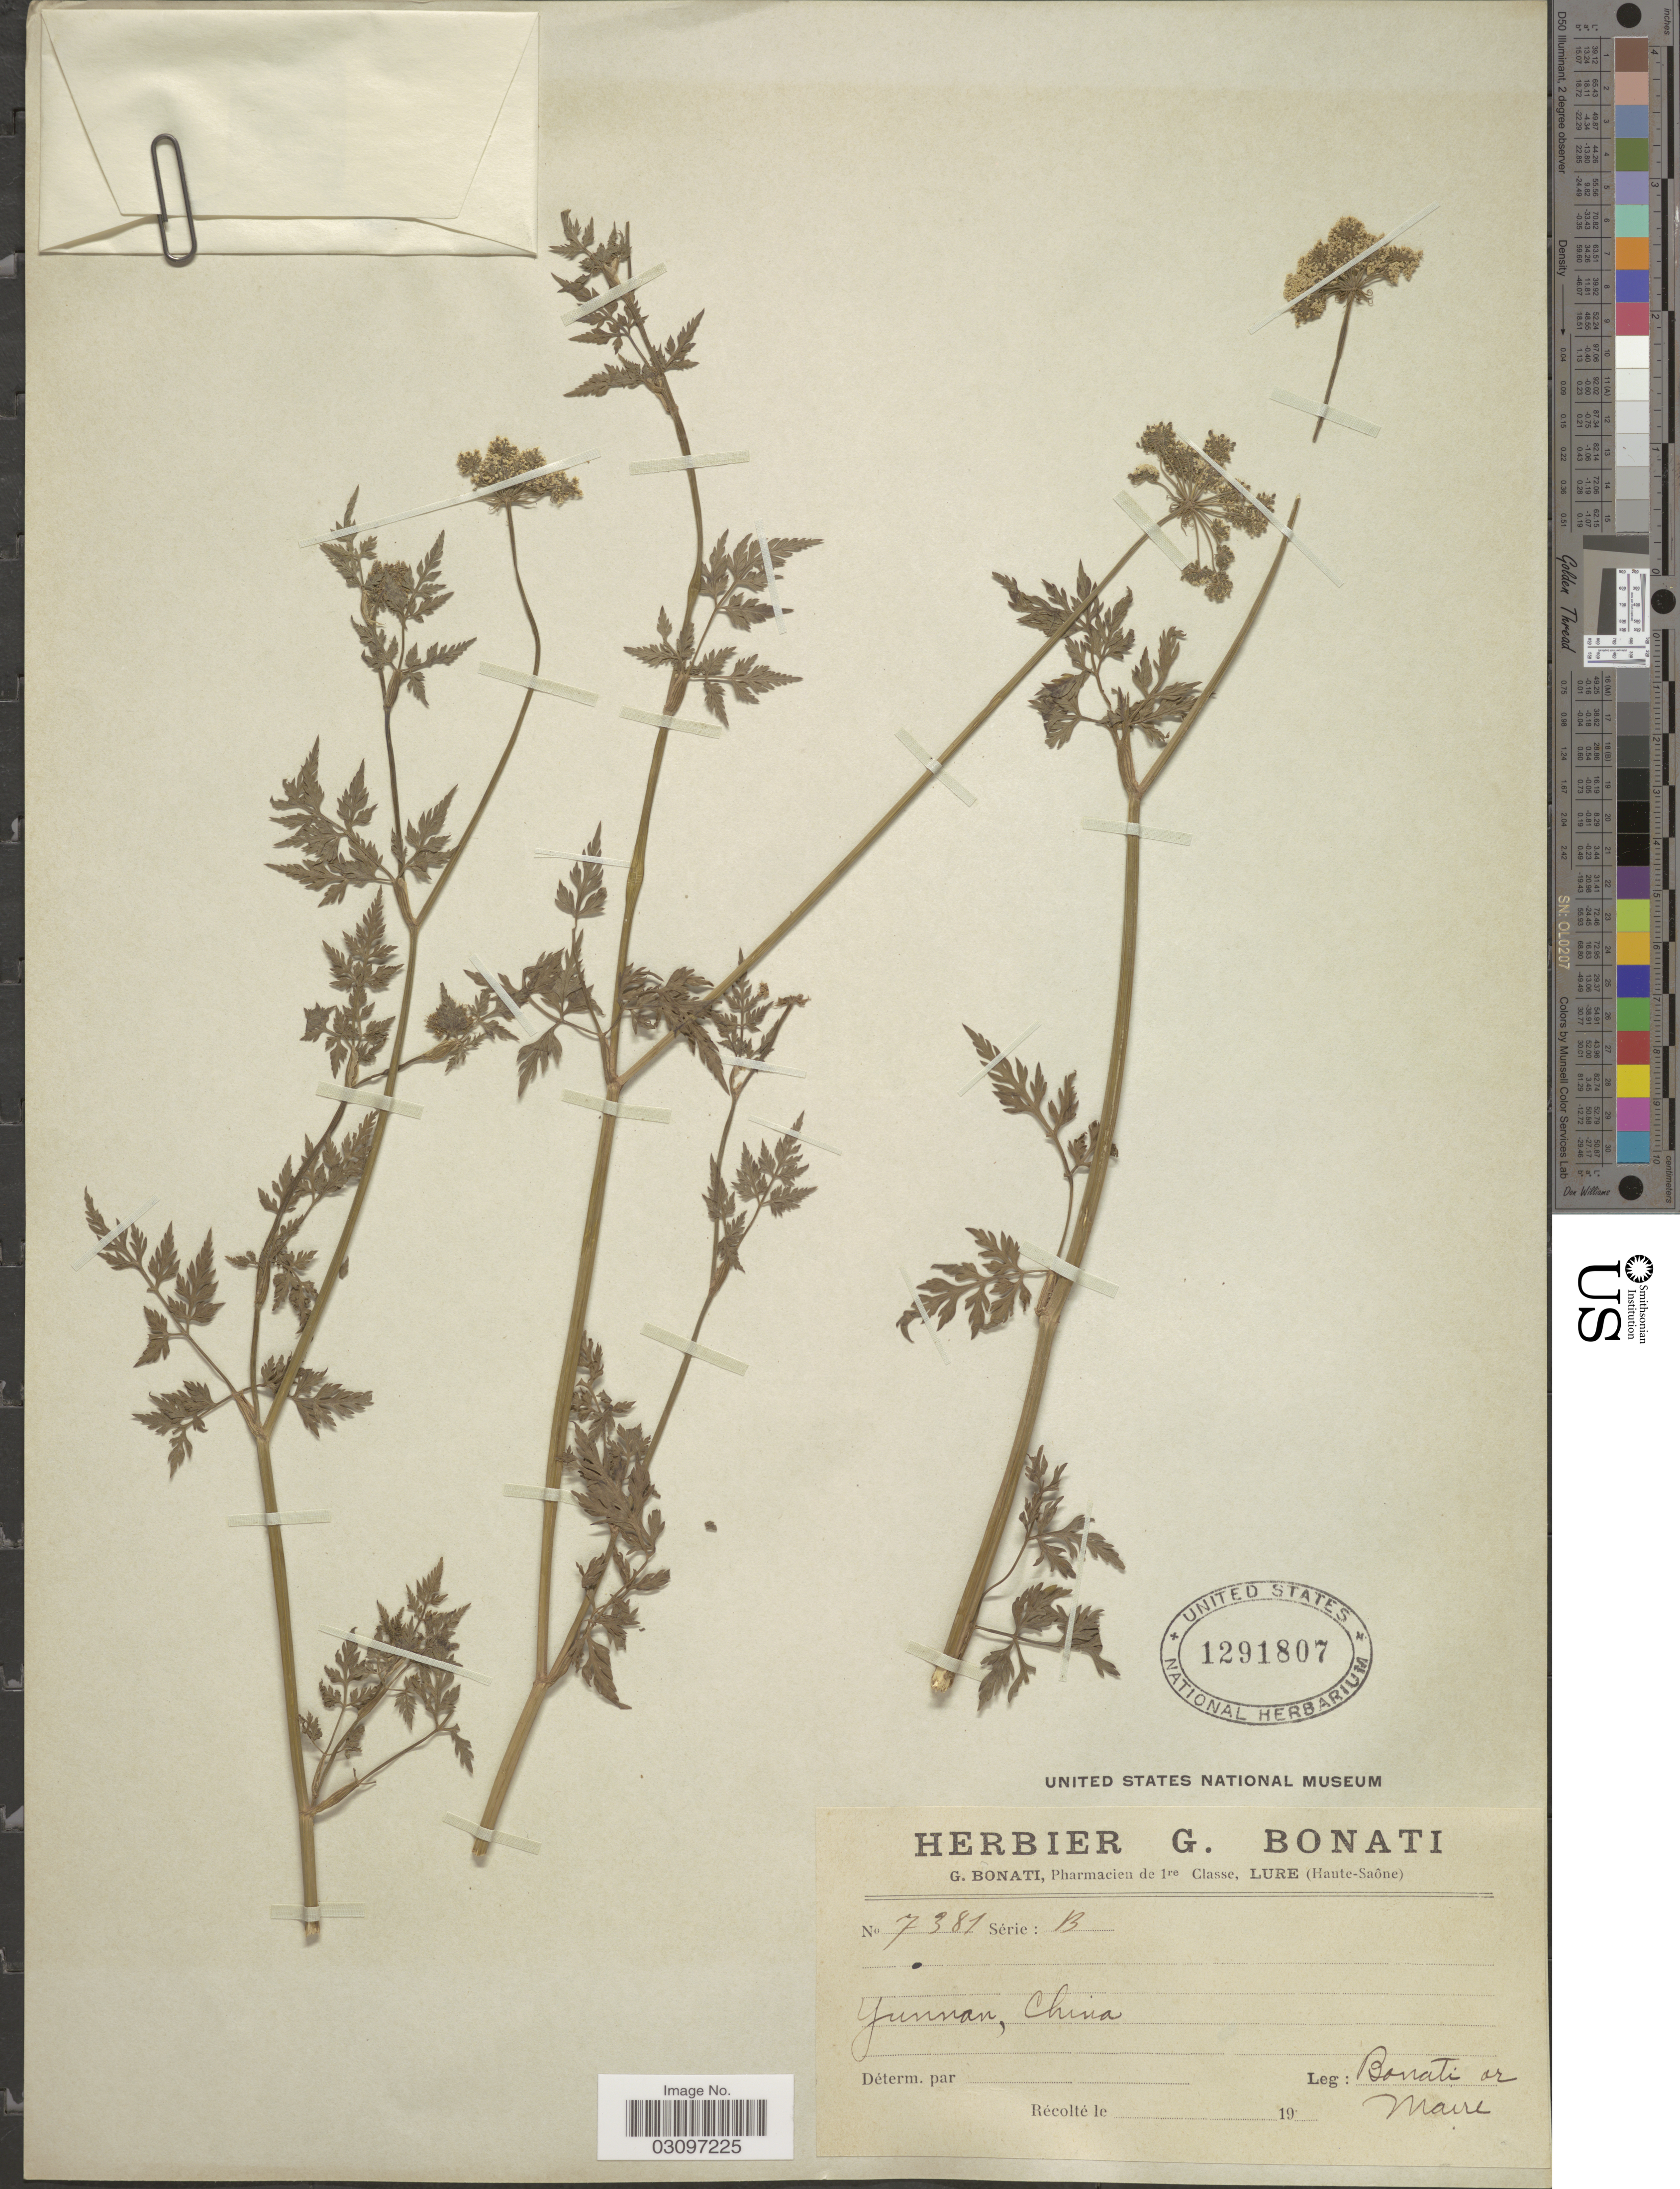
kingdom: Plantae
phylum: Tracheophyta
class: Magnoliopsida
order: Apiales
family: Apiaceae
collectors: G. Bonati & Maire, --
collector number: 7381B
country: China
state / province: Yunnan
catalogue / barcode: US 1291807